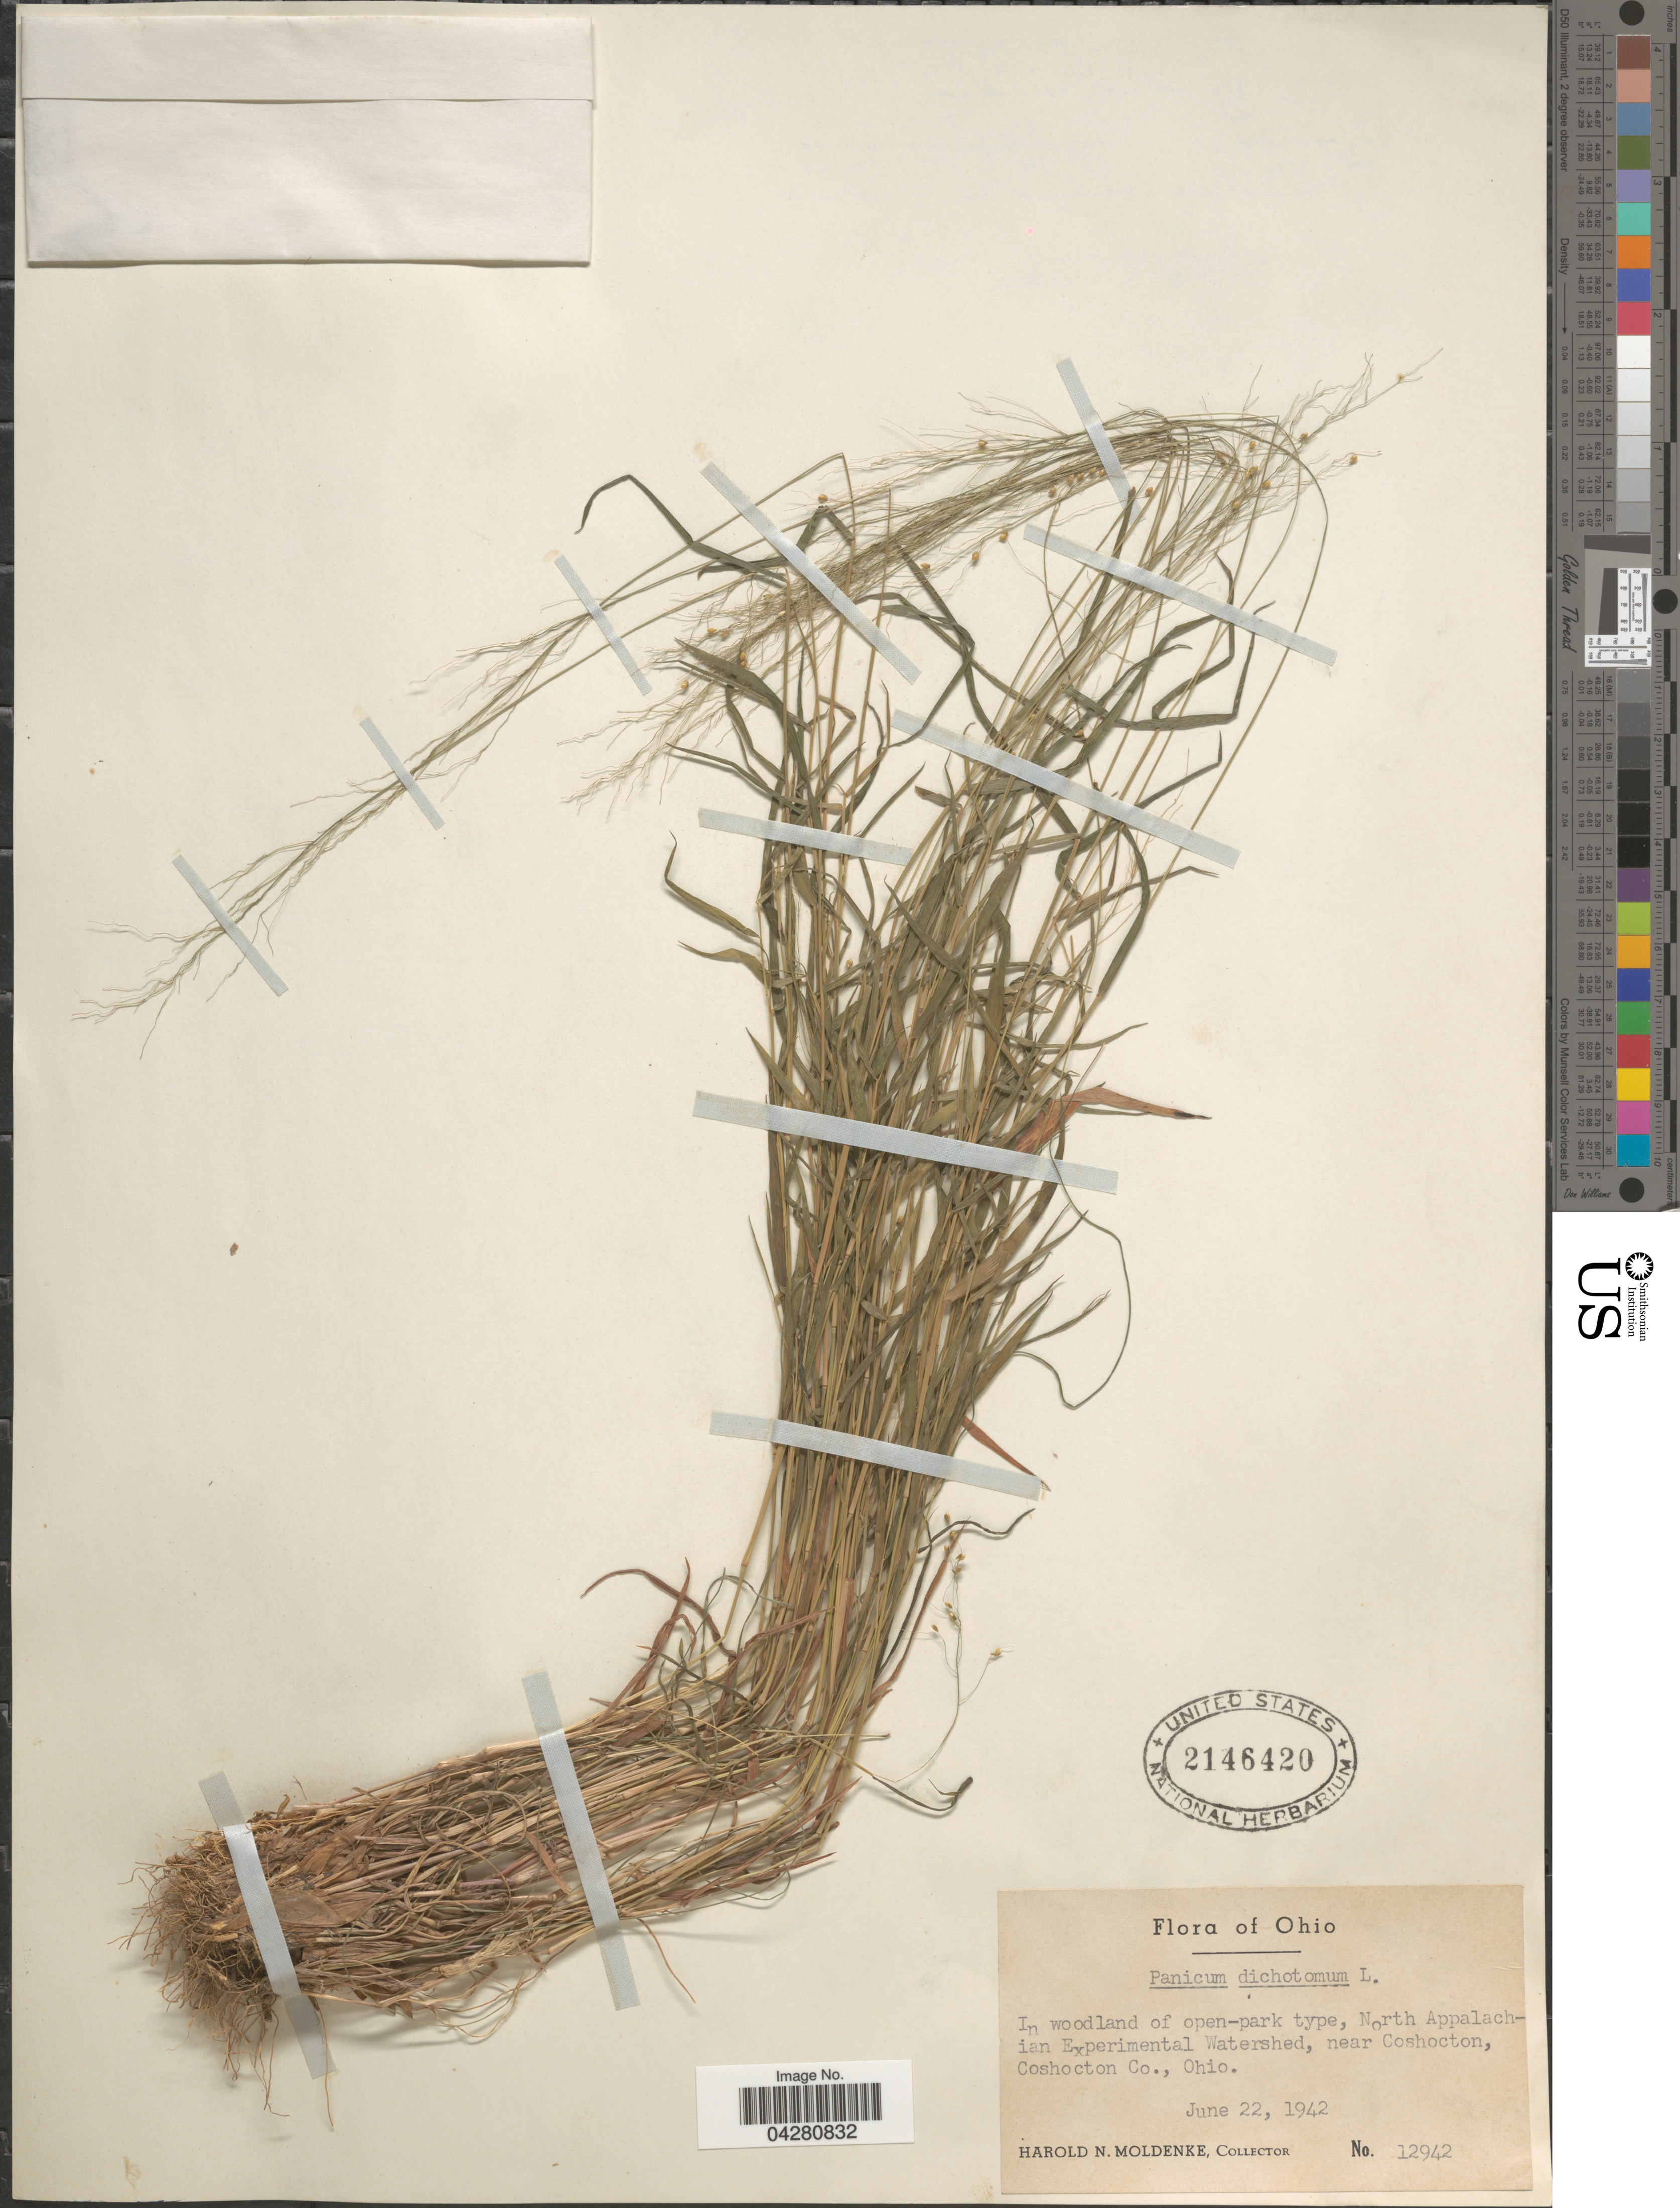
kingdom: Plantae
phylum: Tracheophyta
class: Liliopsida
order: Poales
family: Poaceae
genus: Dichanthelium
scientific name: Dichanthelium dichotomum var. dichotomum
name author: (L.) Gould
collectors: H. N. Moldenke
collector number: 12942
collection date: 1942-06-22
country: United States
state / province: Ohio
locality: In woodland of open-park type, North Appalachian Experimental Watershed, near Coshocton, Coshocton Co.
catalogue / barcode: US 2146420